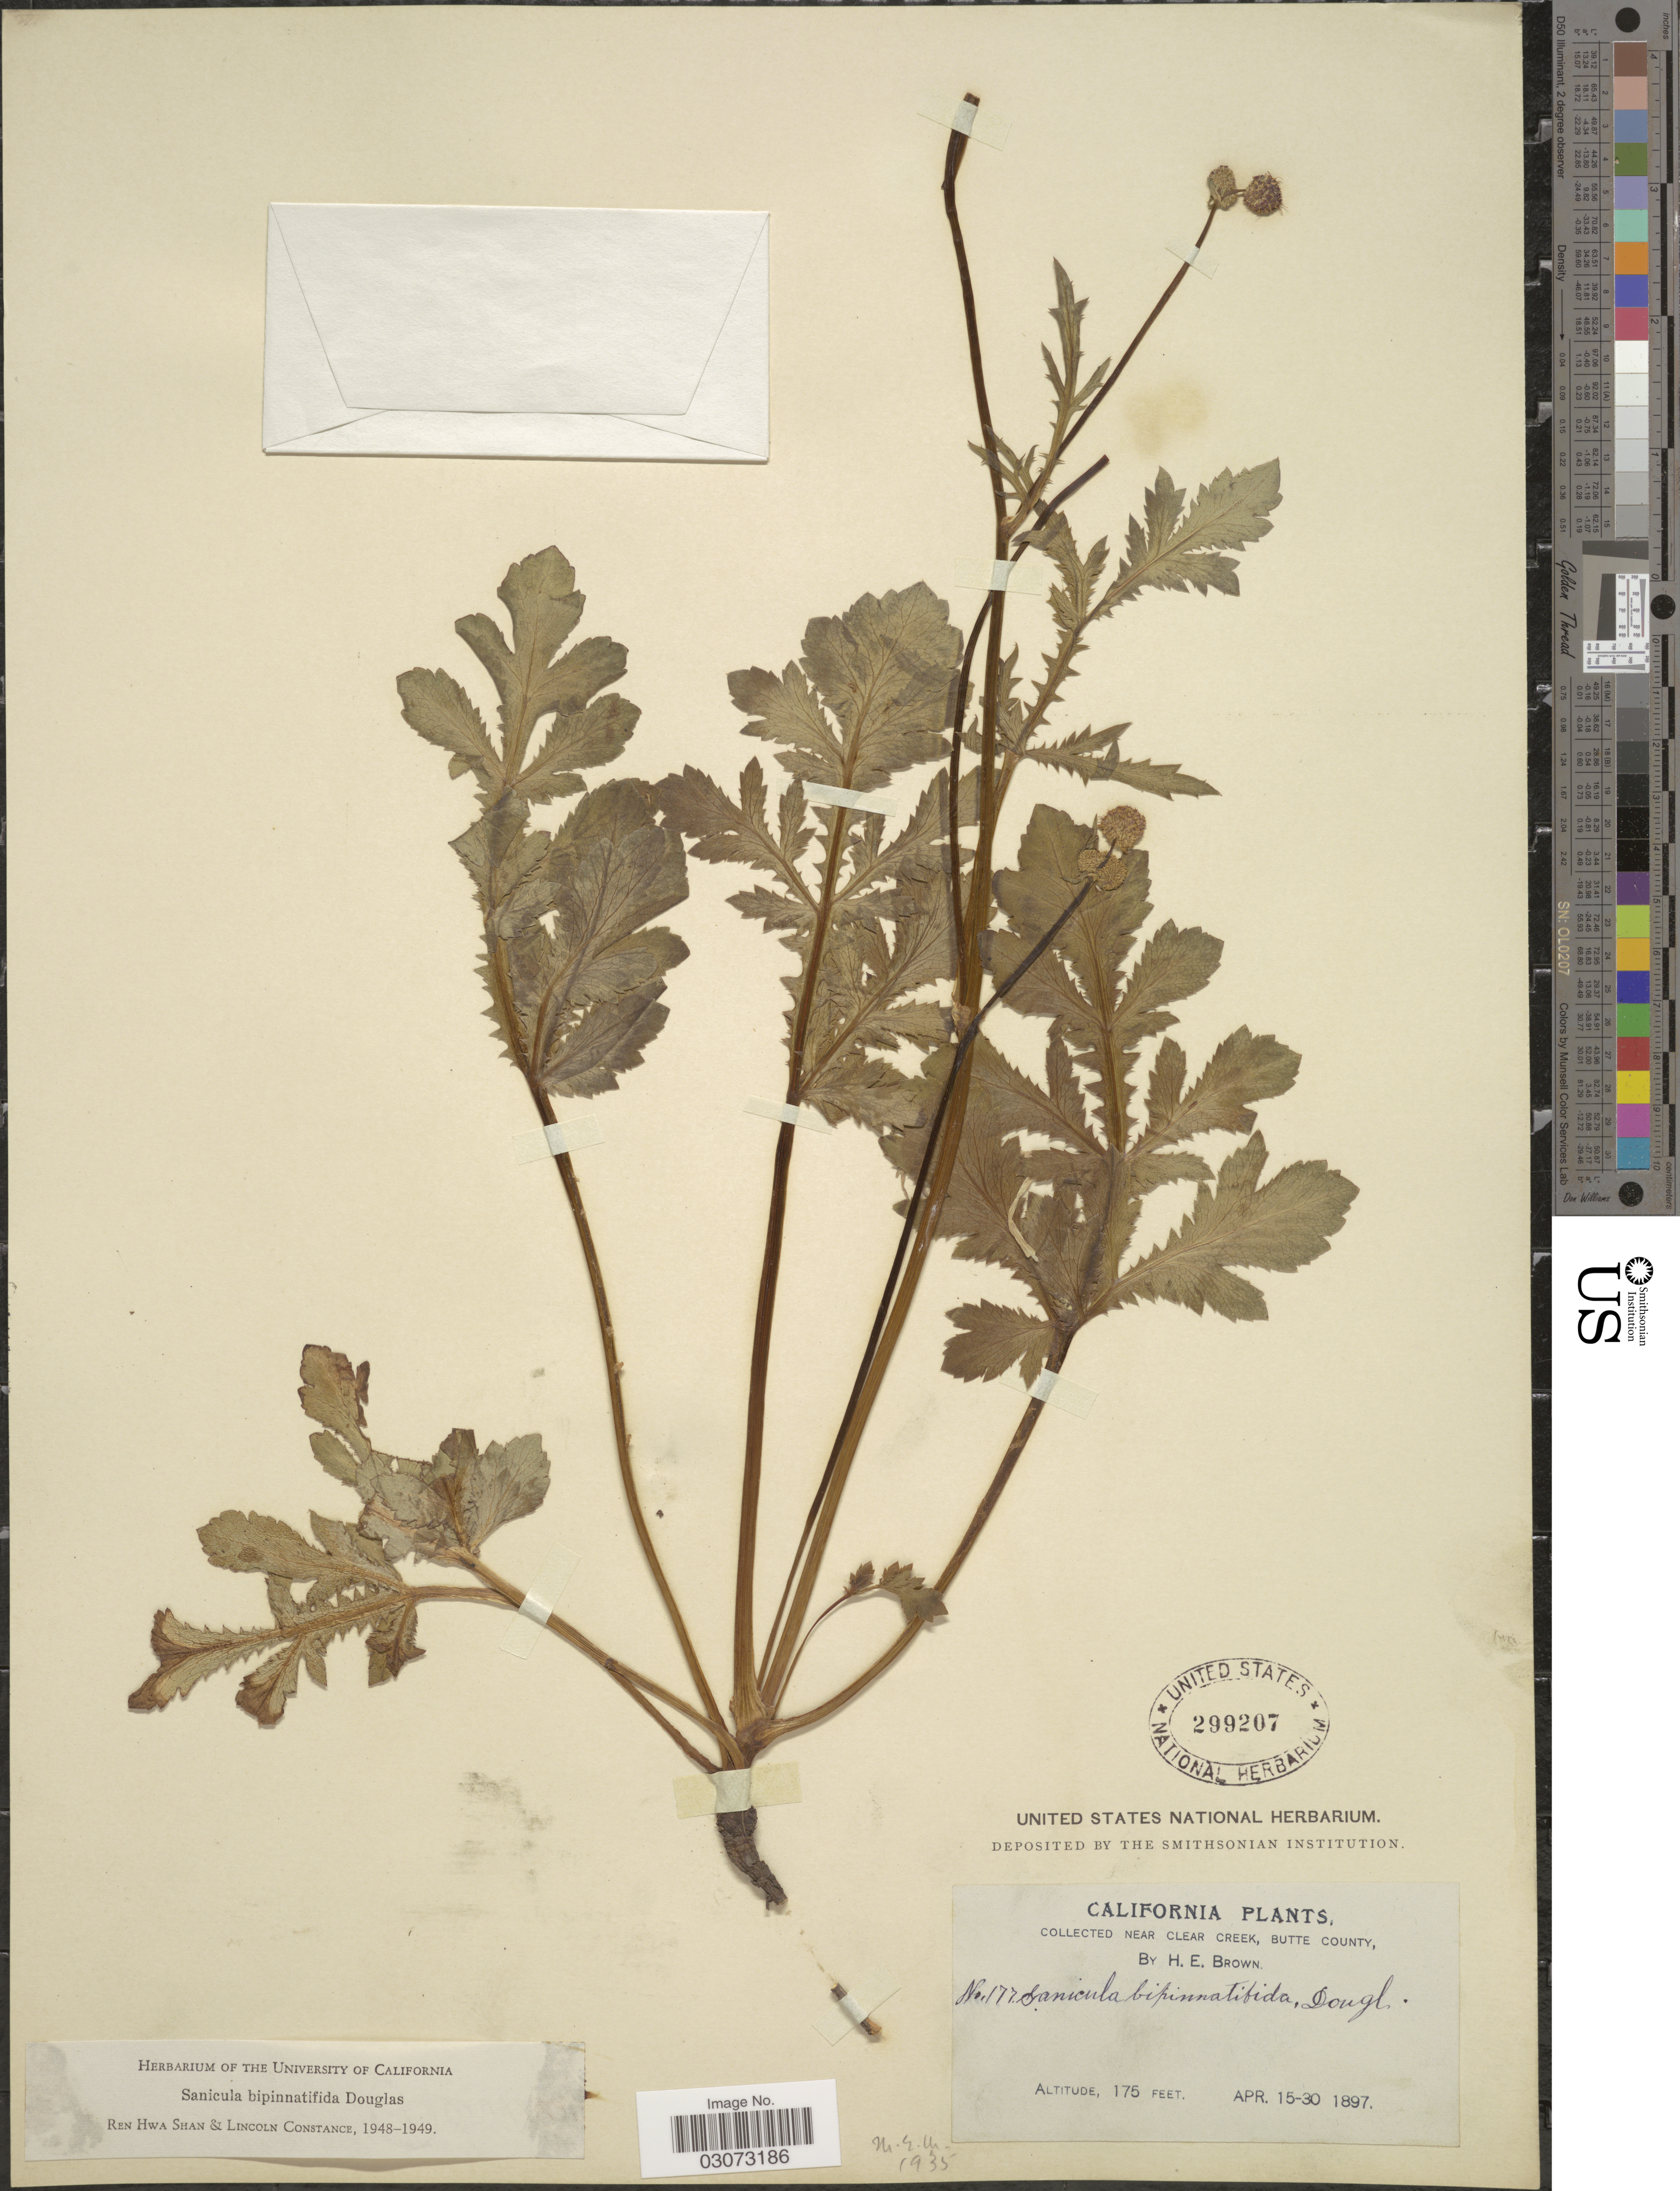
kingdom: Plantae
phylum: Tracheophyta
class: Magnoliopsida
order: Apiales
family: Apiaceae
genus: Sanicula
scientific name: Sanicula bipinnatifida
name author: Douglas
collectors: H. E. Brown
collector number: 177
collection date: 1897-04-15/1897-04-30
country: United States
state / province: California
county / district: Butte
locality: Collected near Clear Creek, Butte County.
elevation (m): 53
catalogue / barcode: US 299207